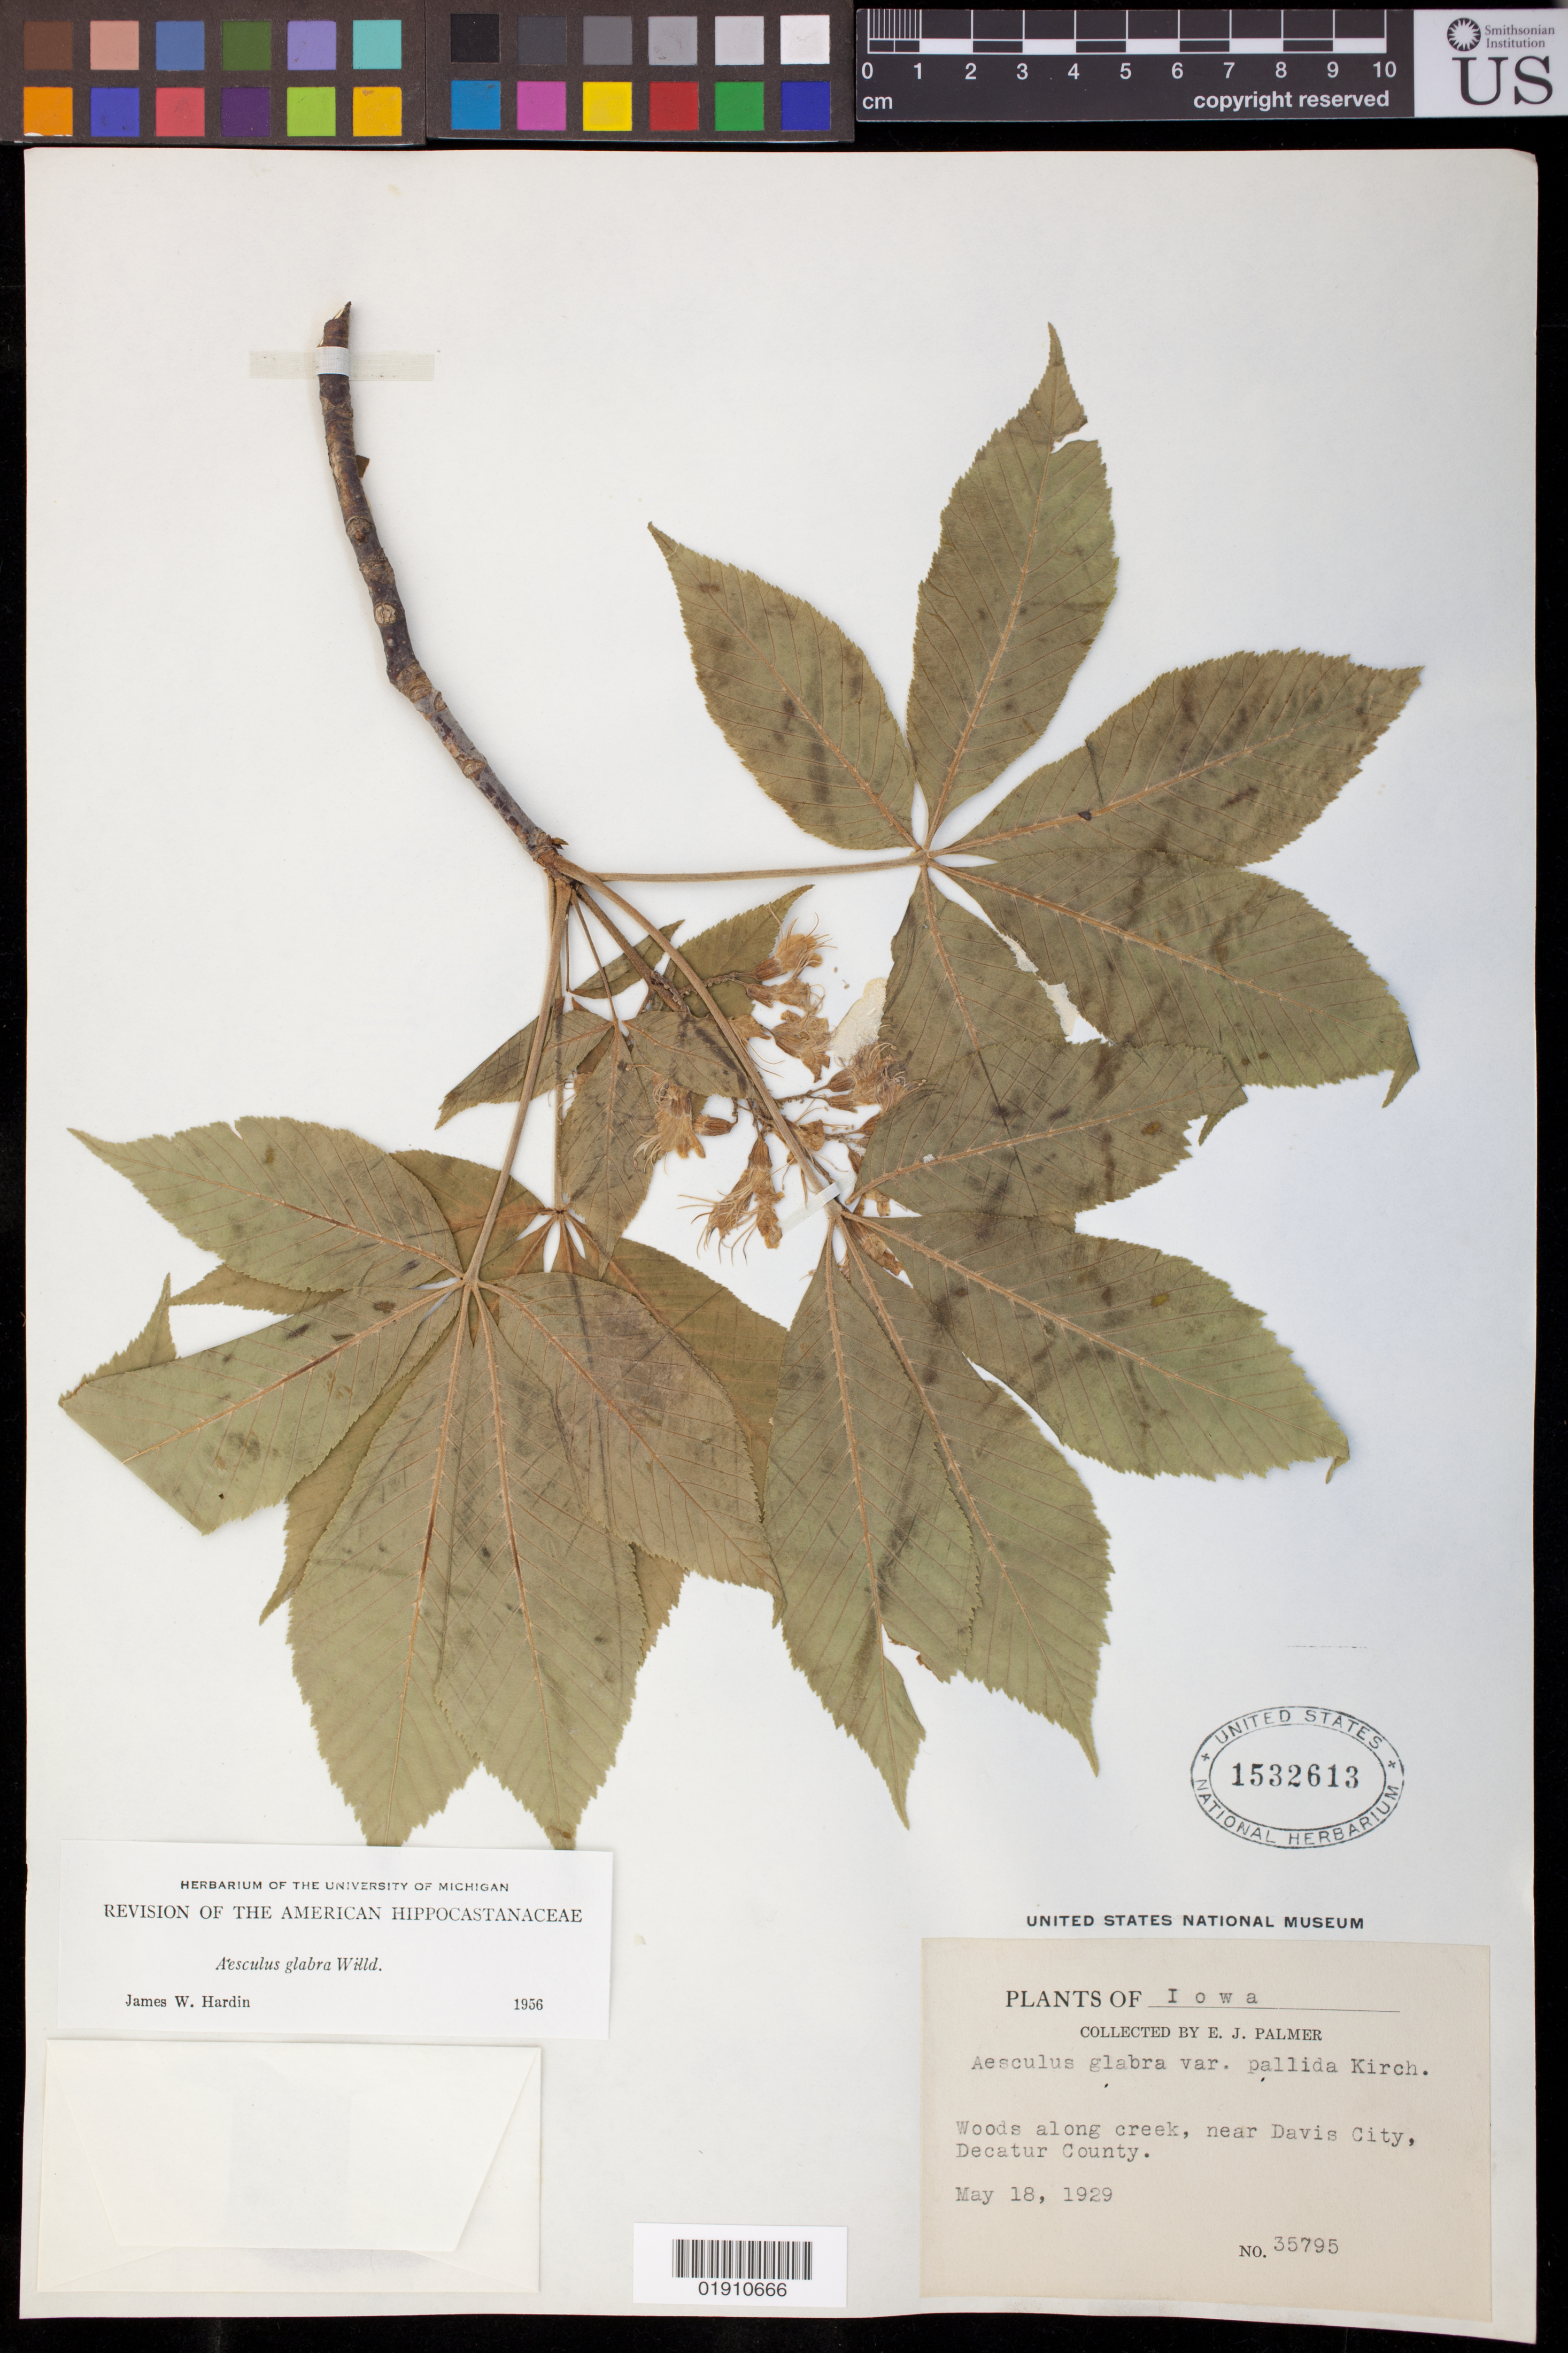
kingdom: Plantae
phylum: Tracheophyta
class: Magnoliopsida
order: Sapindales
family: Sapindaceae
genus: Aesculus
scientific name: Aesculus glabra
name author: Willd.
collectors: E. J. Palmer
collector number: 35795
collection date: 1929-05-18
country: United States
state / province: Iowa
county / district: Decatur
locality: Woods along creek, near Davis City, Decatur County.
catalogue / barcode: US 1532613